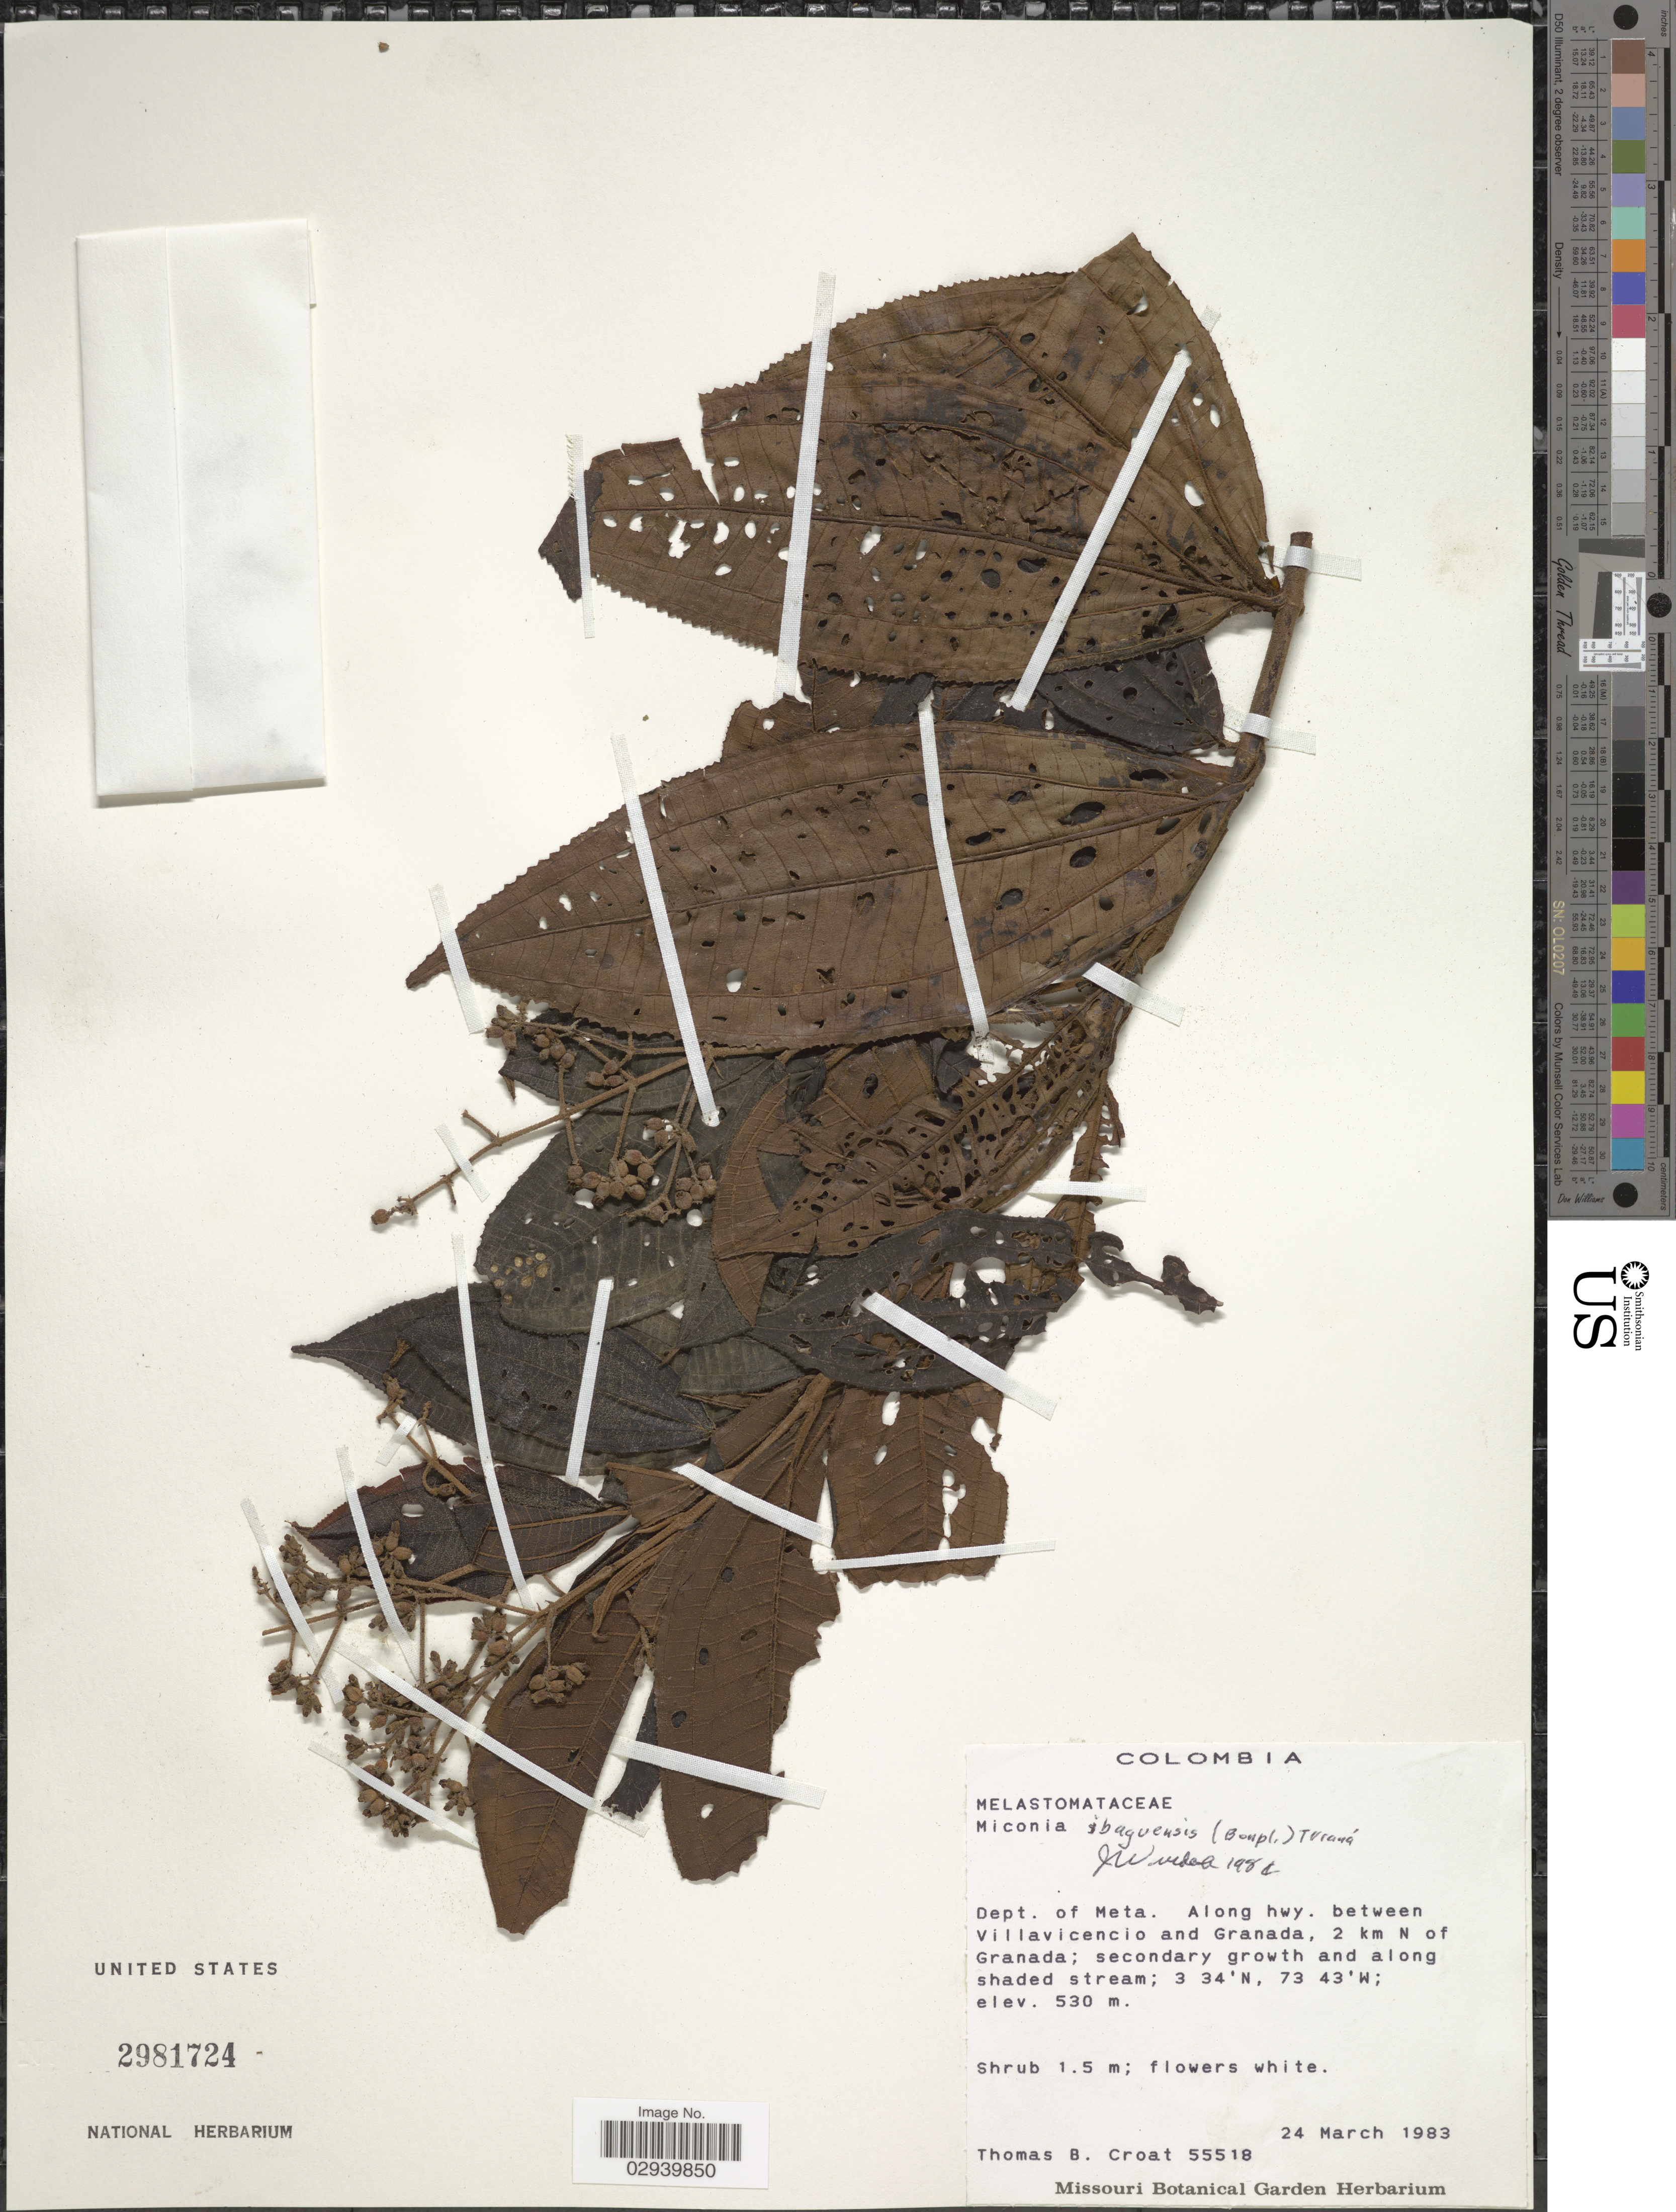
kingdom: Plantae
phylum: Tracheophyta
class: Magnoliopsida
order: Myrtales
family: Melastomataceae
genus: Miconia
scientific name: Miconia ibaguensis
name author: (Bonpl.) Triana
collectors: T. B. Croat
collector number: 55518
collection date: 1983-03-24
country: Colombia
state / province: Meta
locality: Dept. of Meta. Along hwy. between Villavicencio and Granada, 2 km N of Granada.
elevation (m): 530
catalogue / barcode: US 2981724